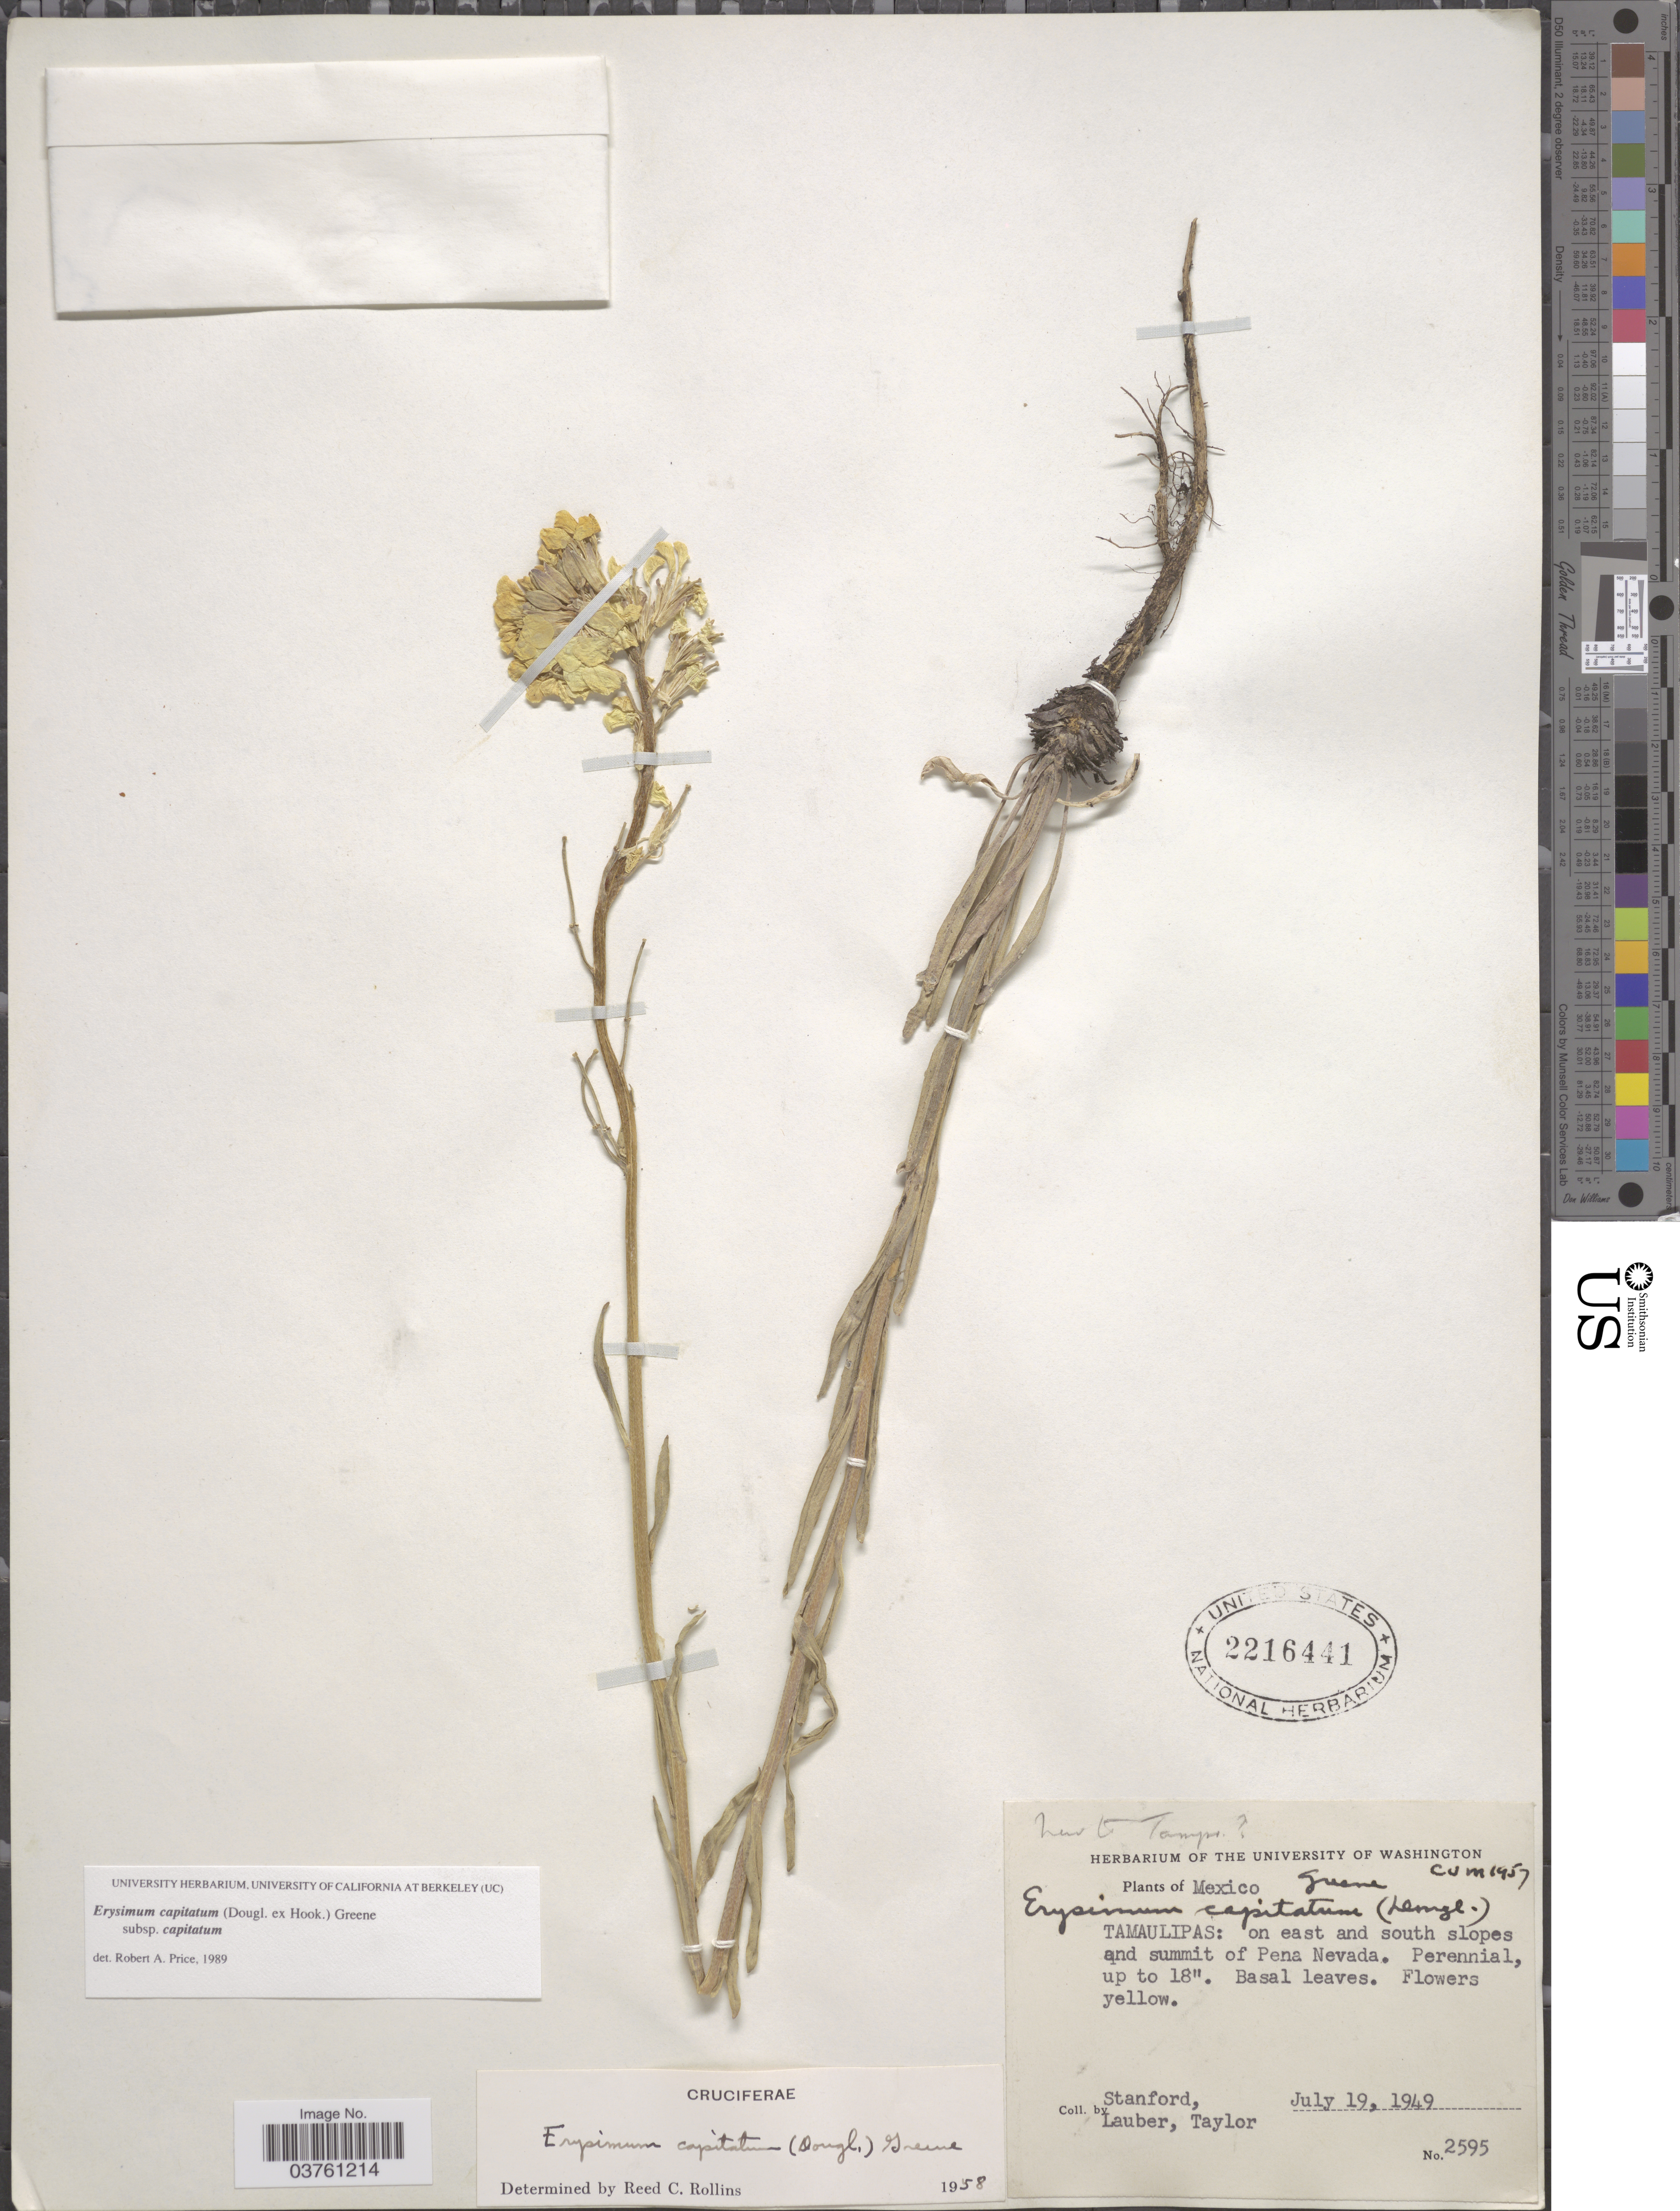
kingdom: Plantae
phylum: Tracheophyta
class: Magnoliopsida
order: Brassicales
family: Brassicaceae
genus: Erysimum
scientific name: Erysimum capitatum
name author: (Douglas ex Hook.) Greene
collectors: T. Lauber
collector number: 2595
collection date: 1949-07-19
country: Mexico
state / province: Tamaulipas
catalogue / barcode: US 2216441